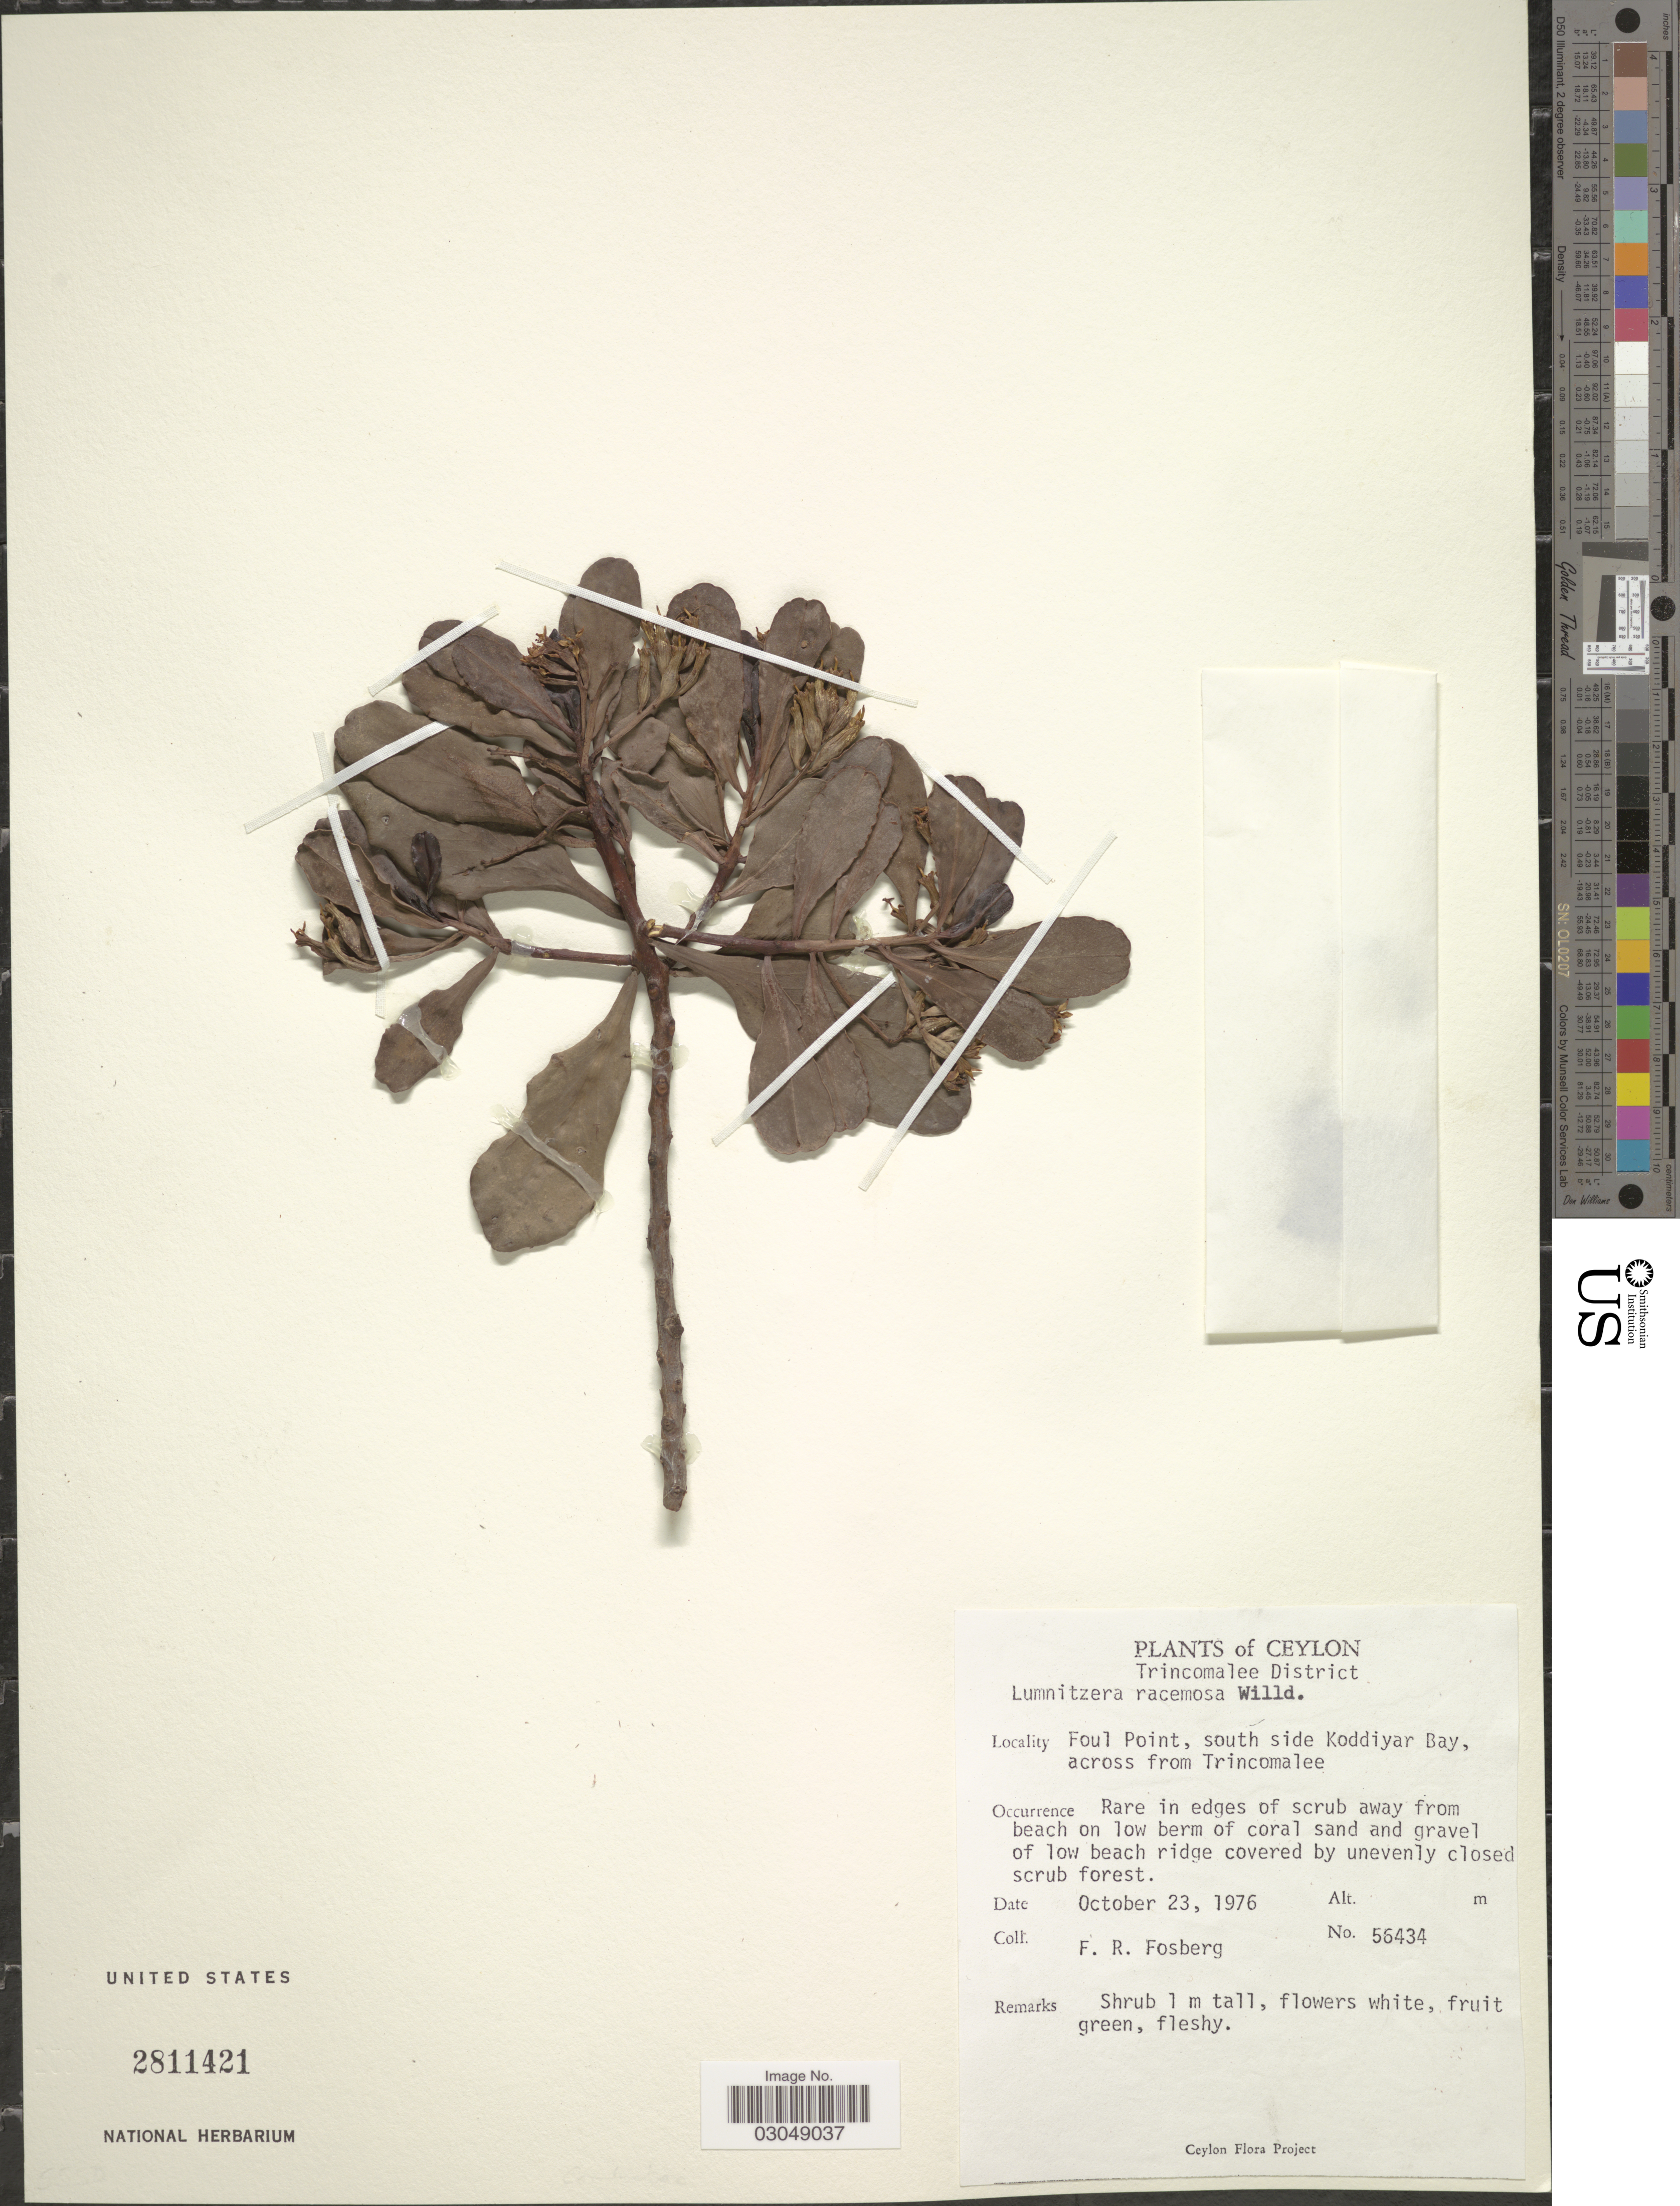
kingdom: Plantae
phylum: Tracheophyta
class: Magnoliopsida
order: Myrtales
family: Combretaceae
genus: Lumnitzera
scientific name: Lumnitzera racemosa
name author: Willd.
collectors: F. R. Fosberg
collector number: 56434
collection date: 1976-10-23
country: Sri Lanka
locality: Ceylon. Trincomalee District. Foul Point, south side Koddiyar Bay, across from Trincomalee.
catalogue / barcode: US 2811421